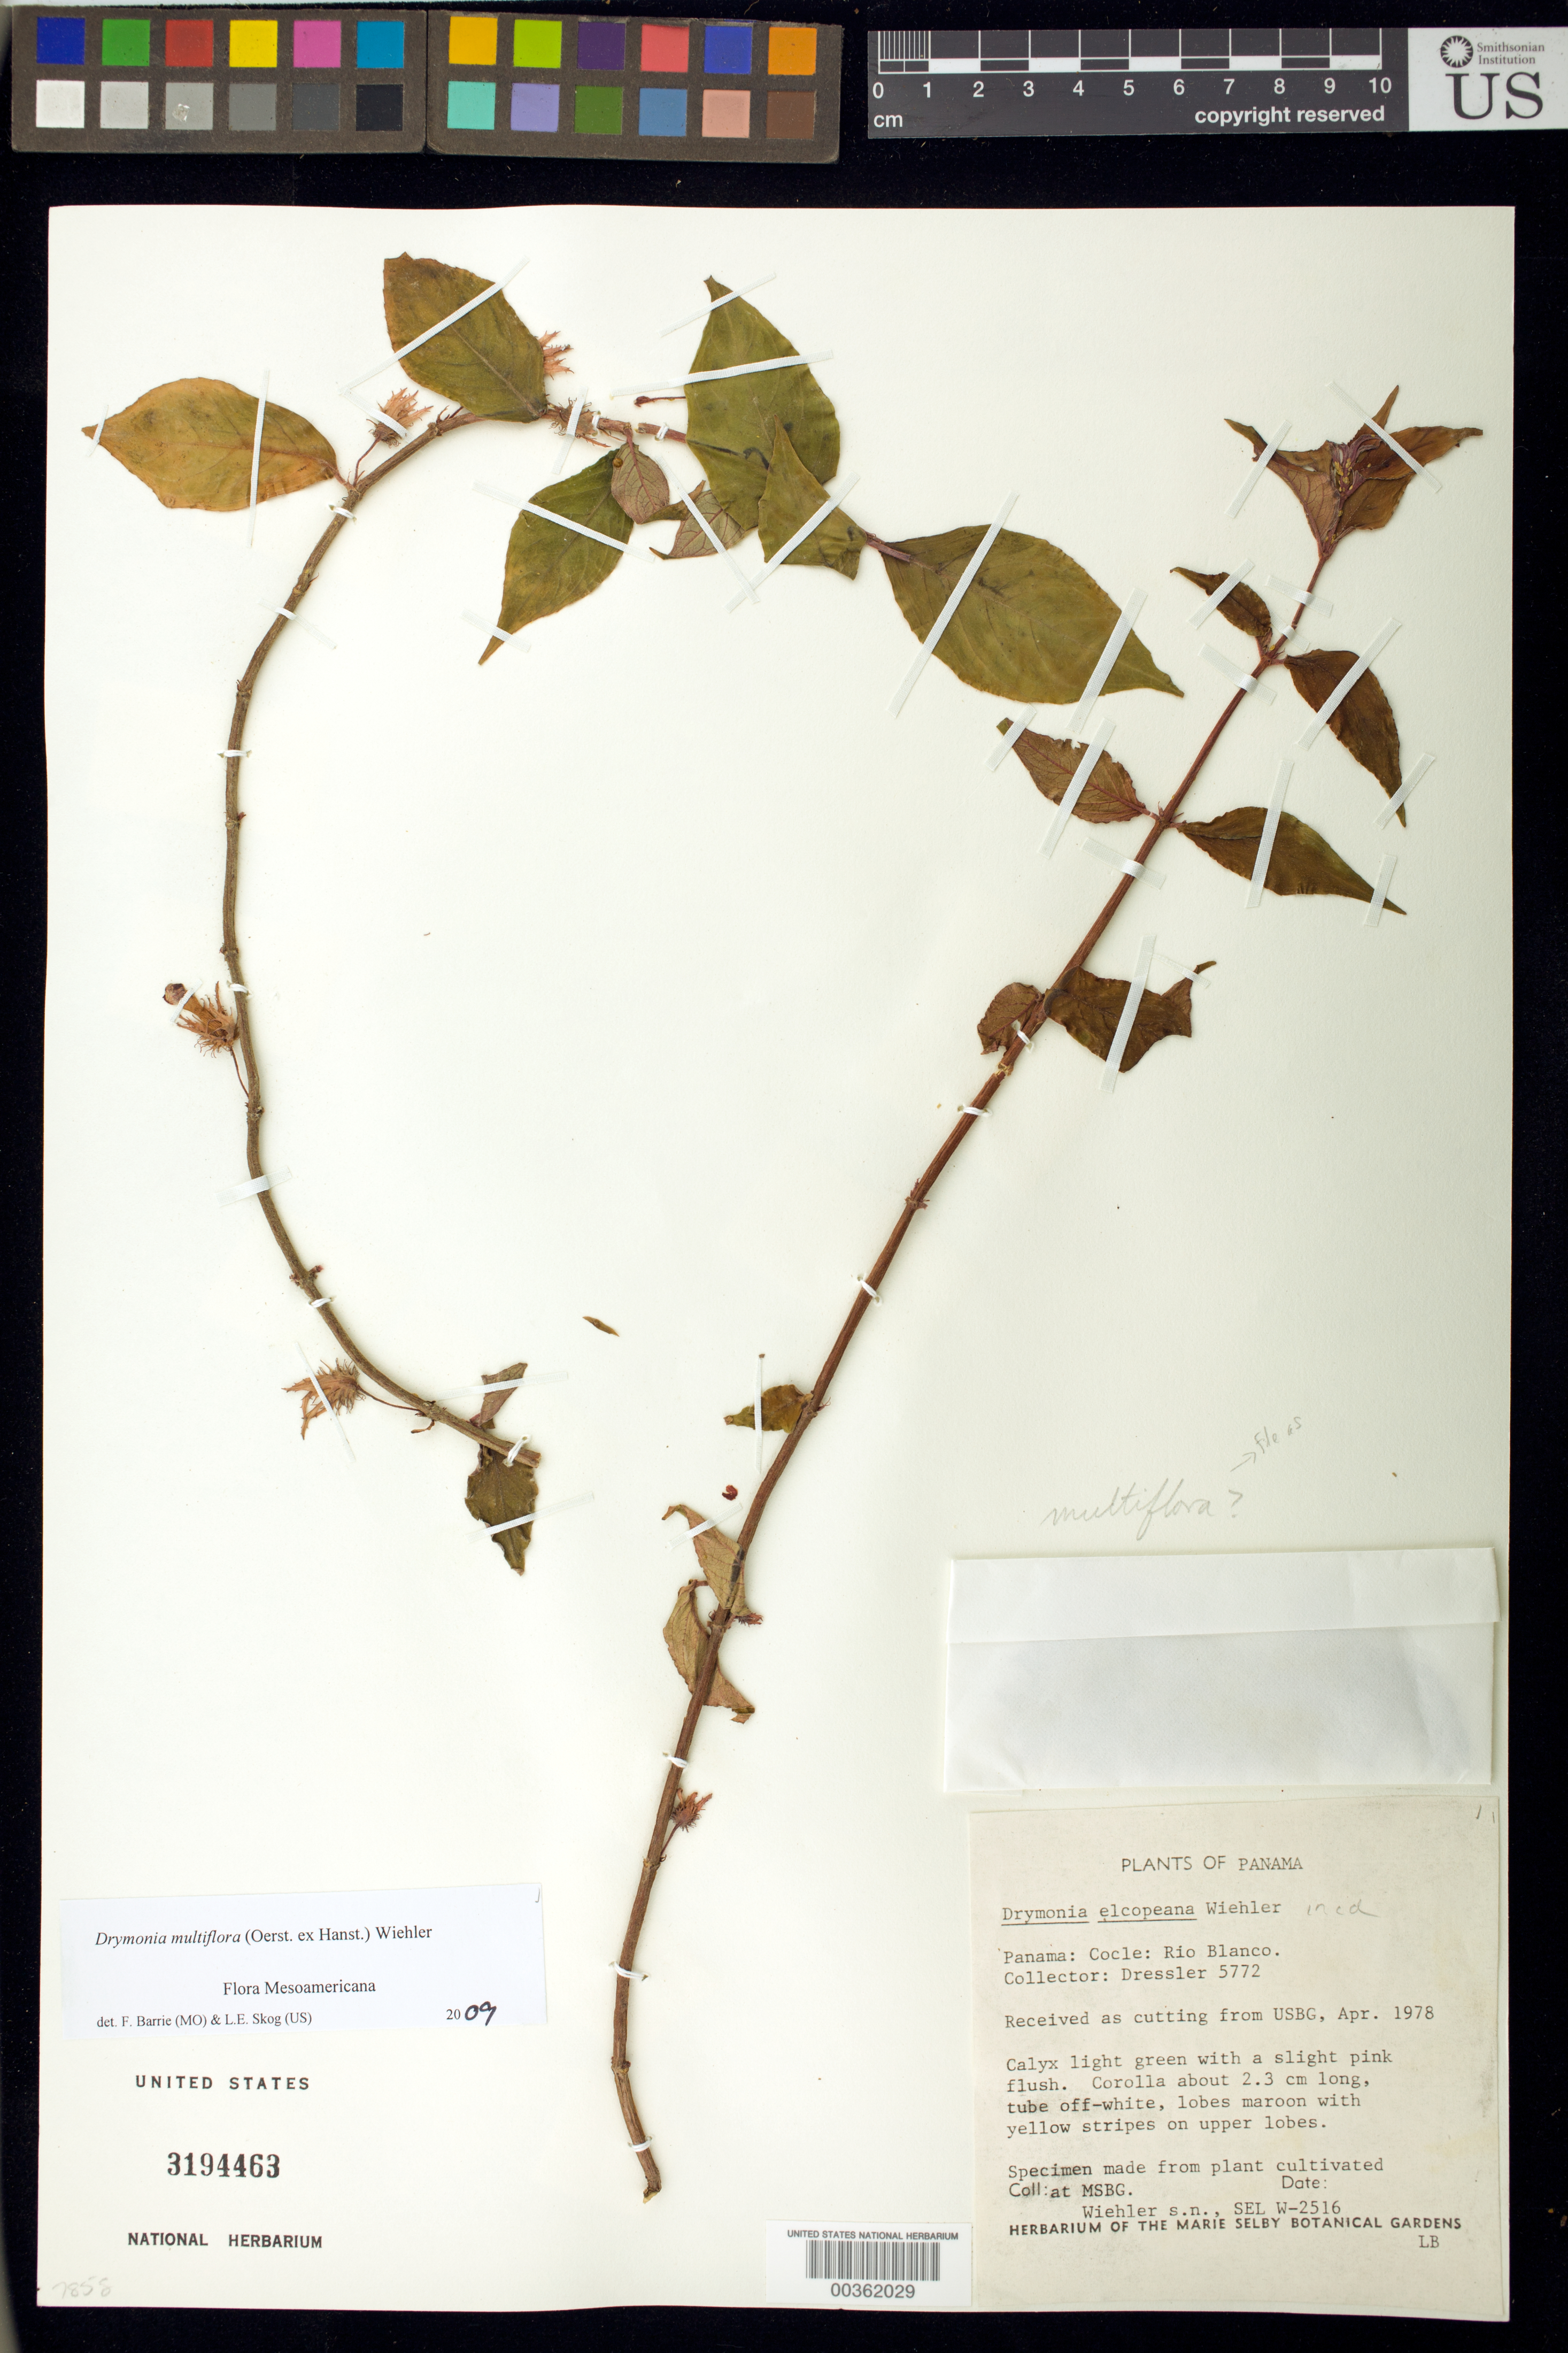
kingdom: Plantae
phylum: Tracheophyta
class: Magnoliopsida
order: Lamiales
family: Gesneriaceae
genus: Drymonia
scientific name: Drymonia multiflora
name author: (Oerst. ex Hanst.) Wiehler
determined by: Barrie, F. R.; Skog, Laurence E.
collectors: H. J. Wiehler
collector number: s.n. [W-2516]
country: United States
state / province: Florida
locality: Marie Selby Botanical Gardens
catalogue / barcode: US 3194463